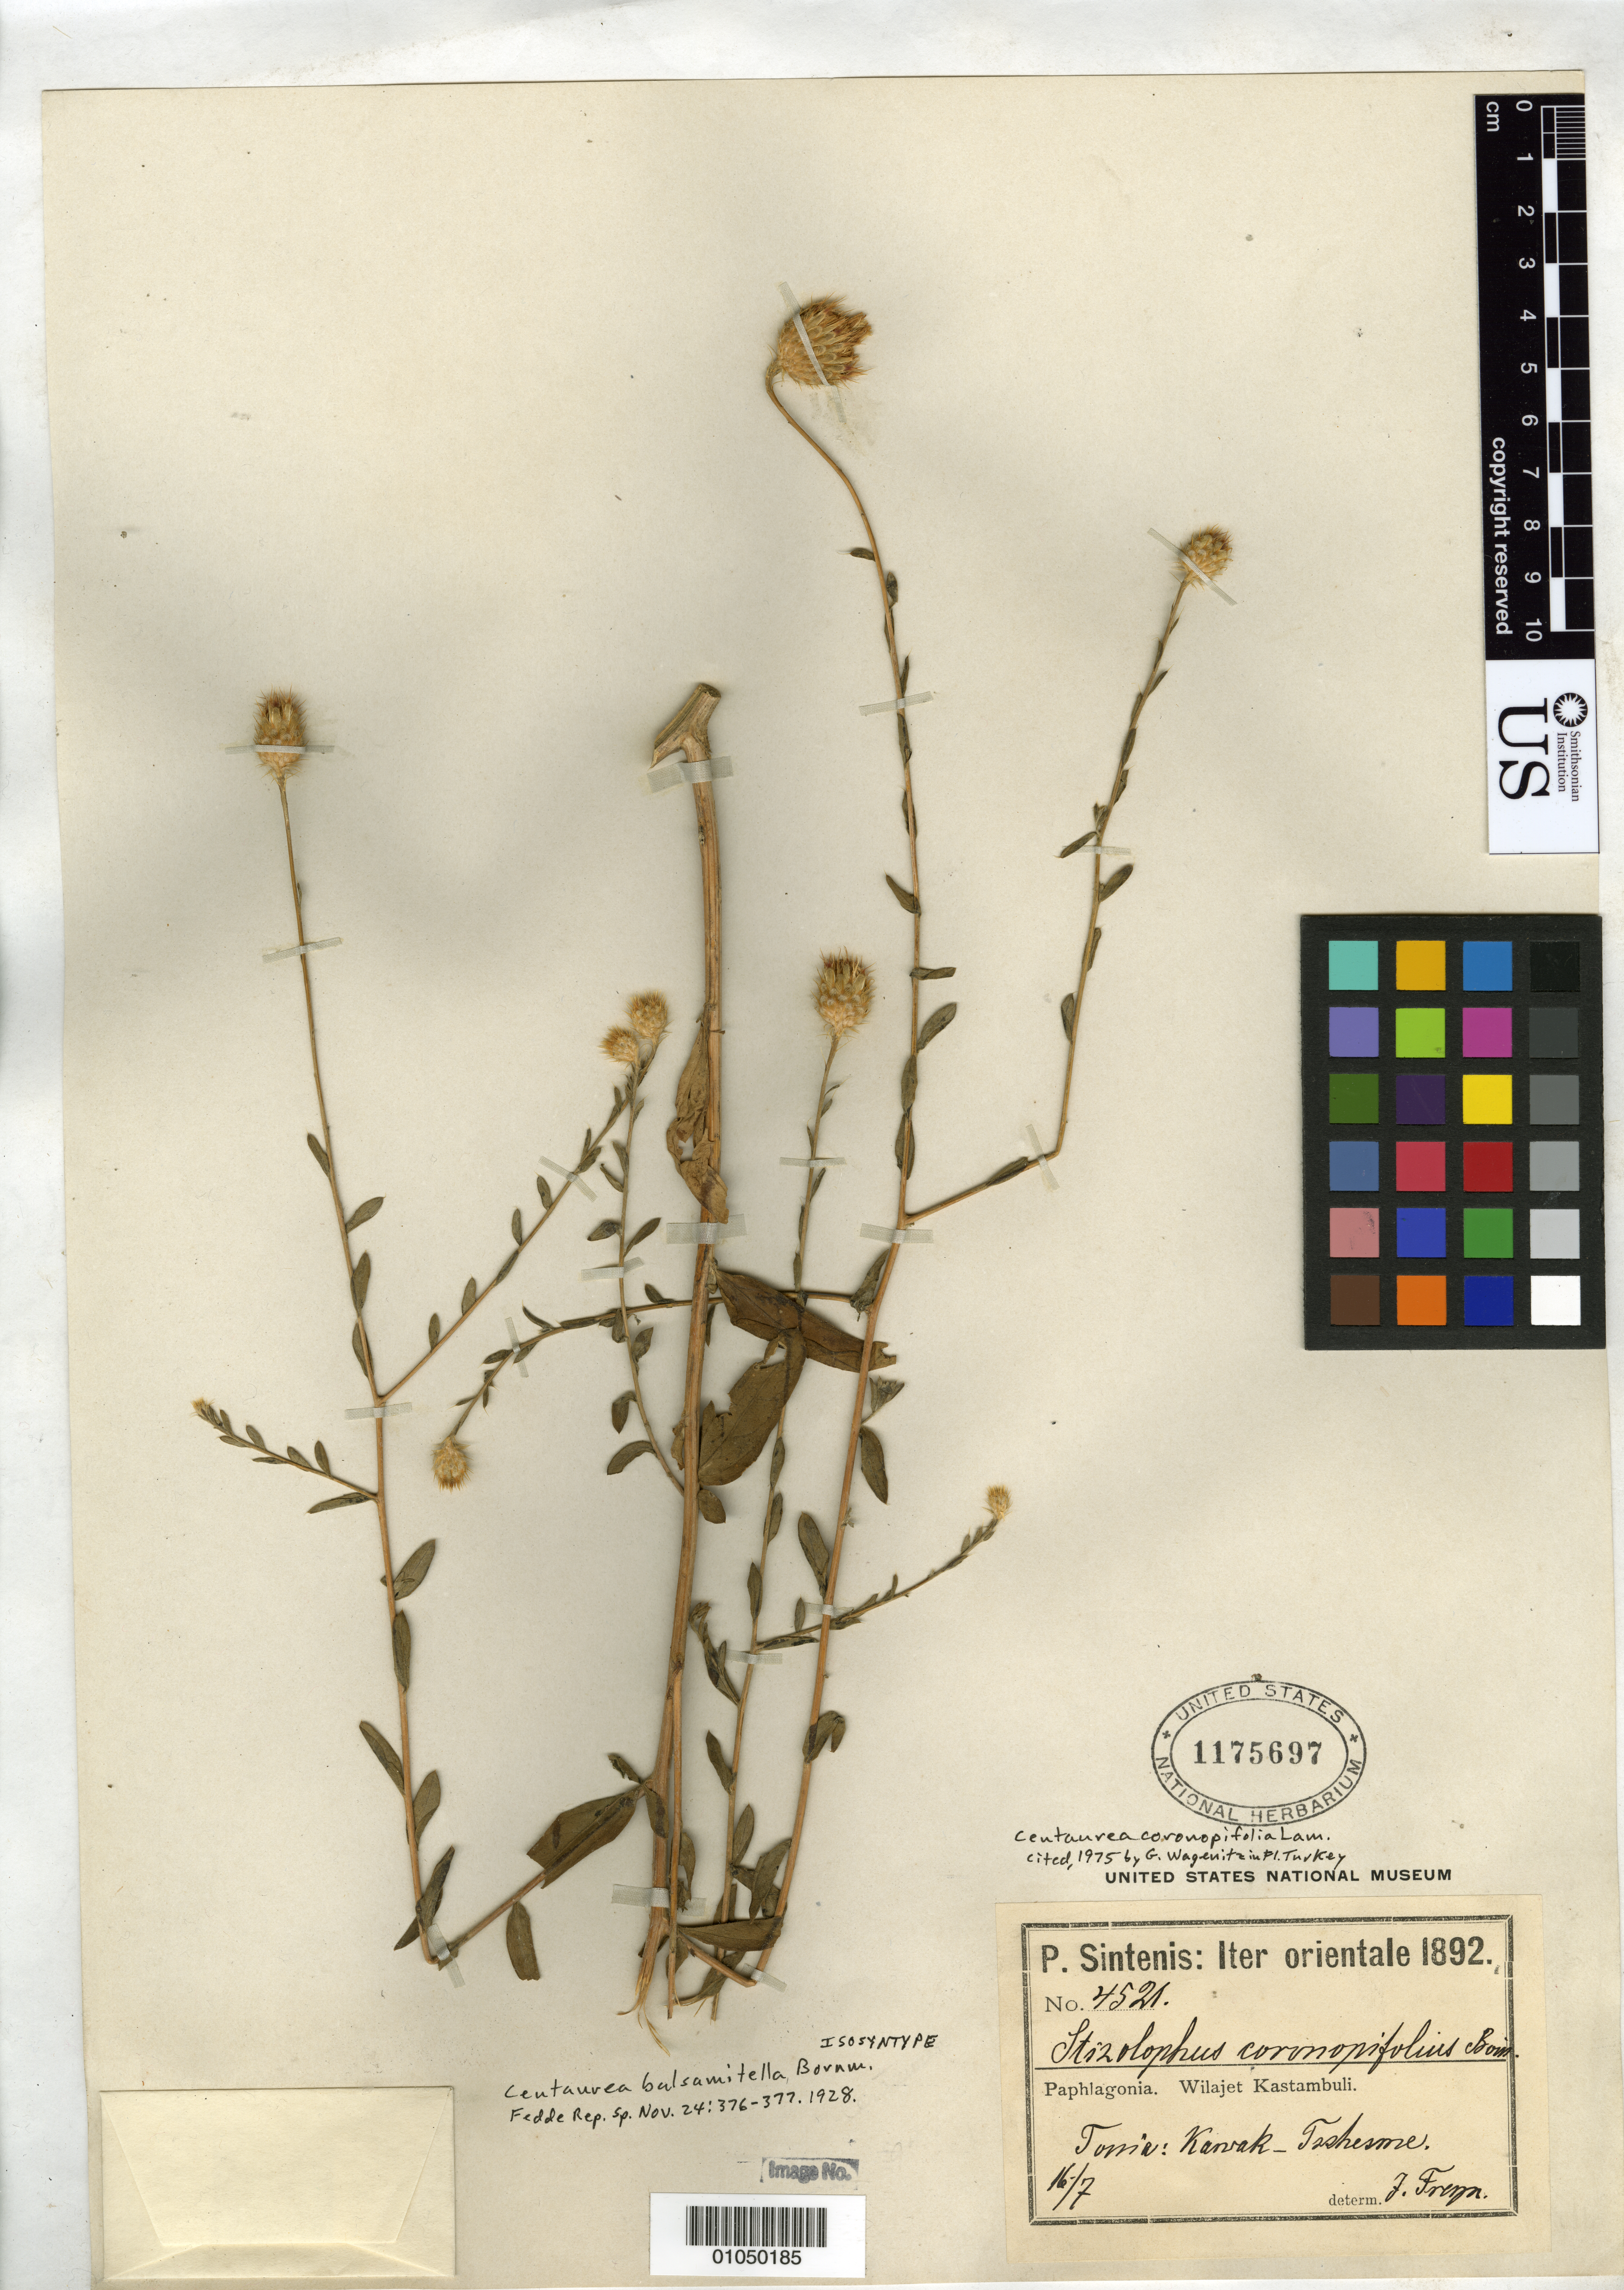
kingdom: Plantae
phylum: Tracheophyta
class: Magnoliopsida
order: Asterales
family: Asteraceae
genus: Centaurea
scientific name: Centaurea balsamitella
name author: Bornm.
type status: Isosyntype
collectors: P. Sintenis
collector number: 4521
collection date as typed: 16 Jul 1892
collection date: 1892-07-16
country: Turkey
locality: Paphlagonia, Wilajet Kastambuli. Tossia: Kawak-Tschesme.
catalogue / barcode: US 1175697